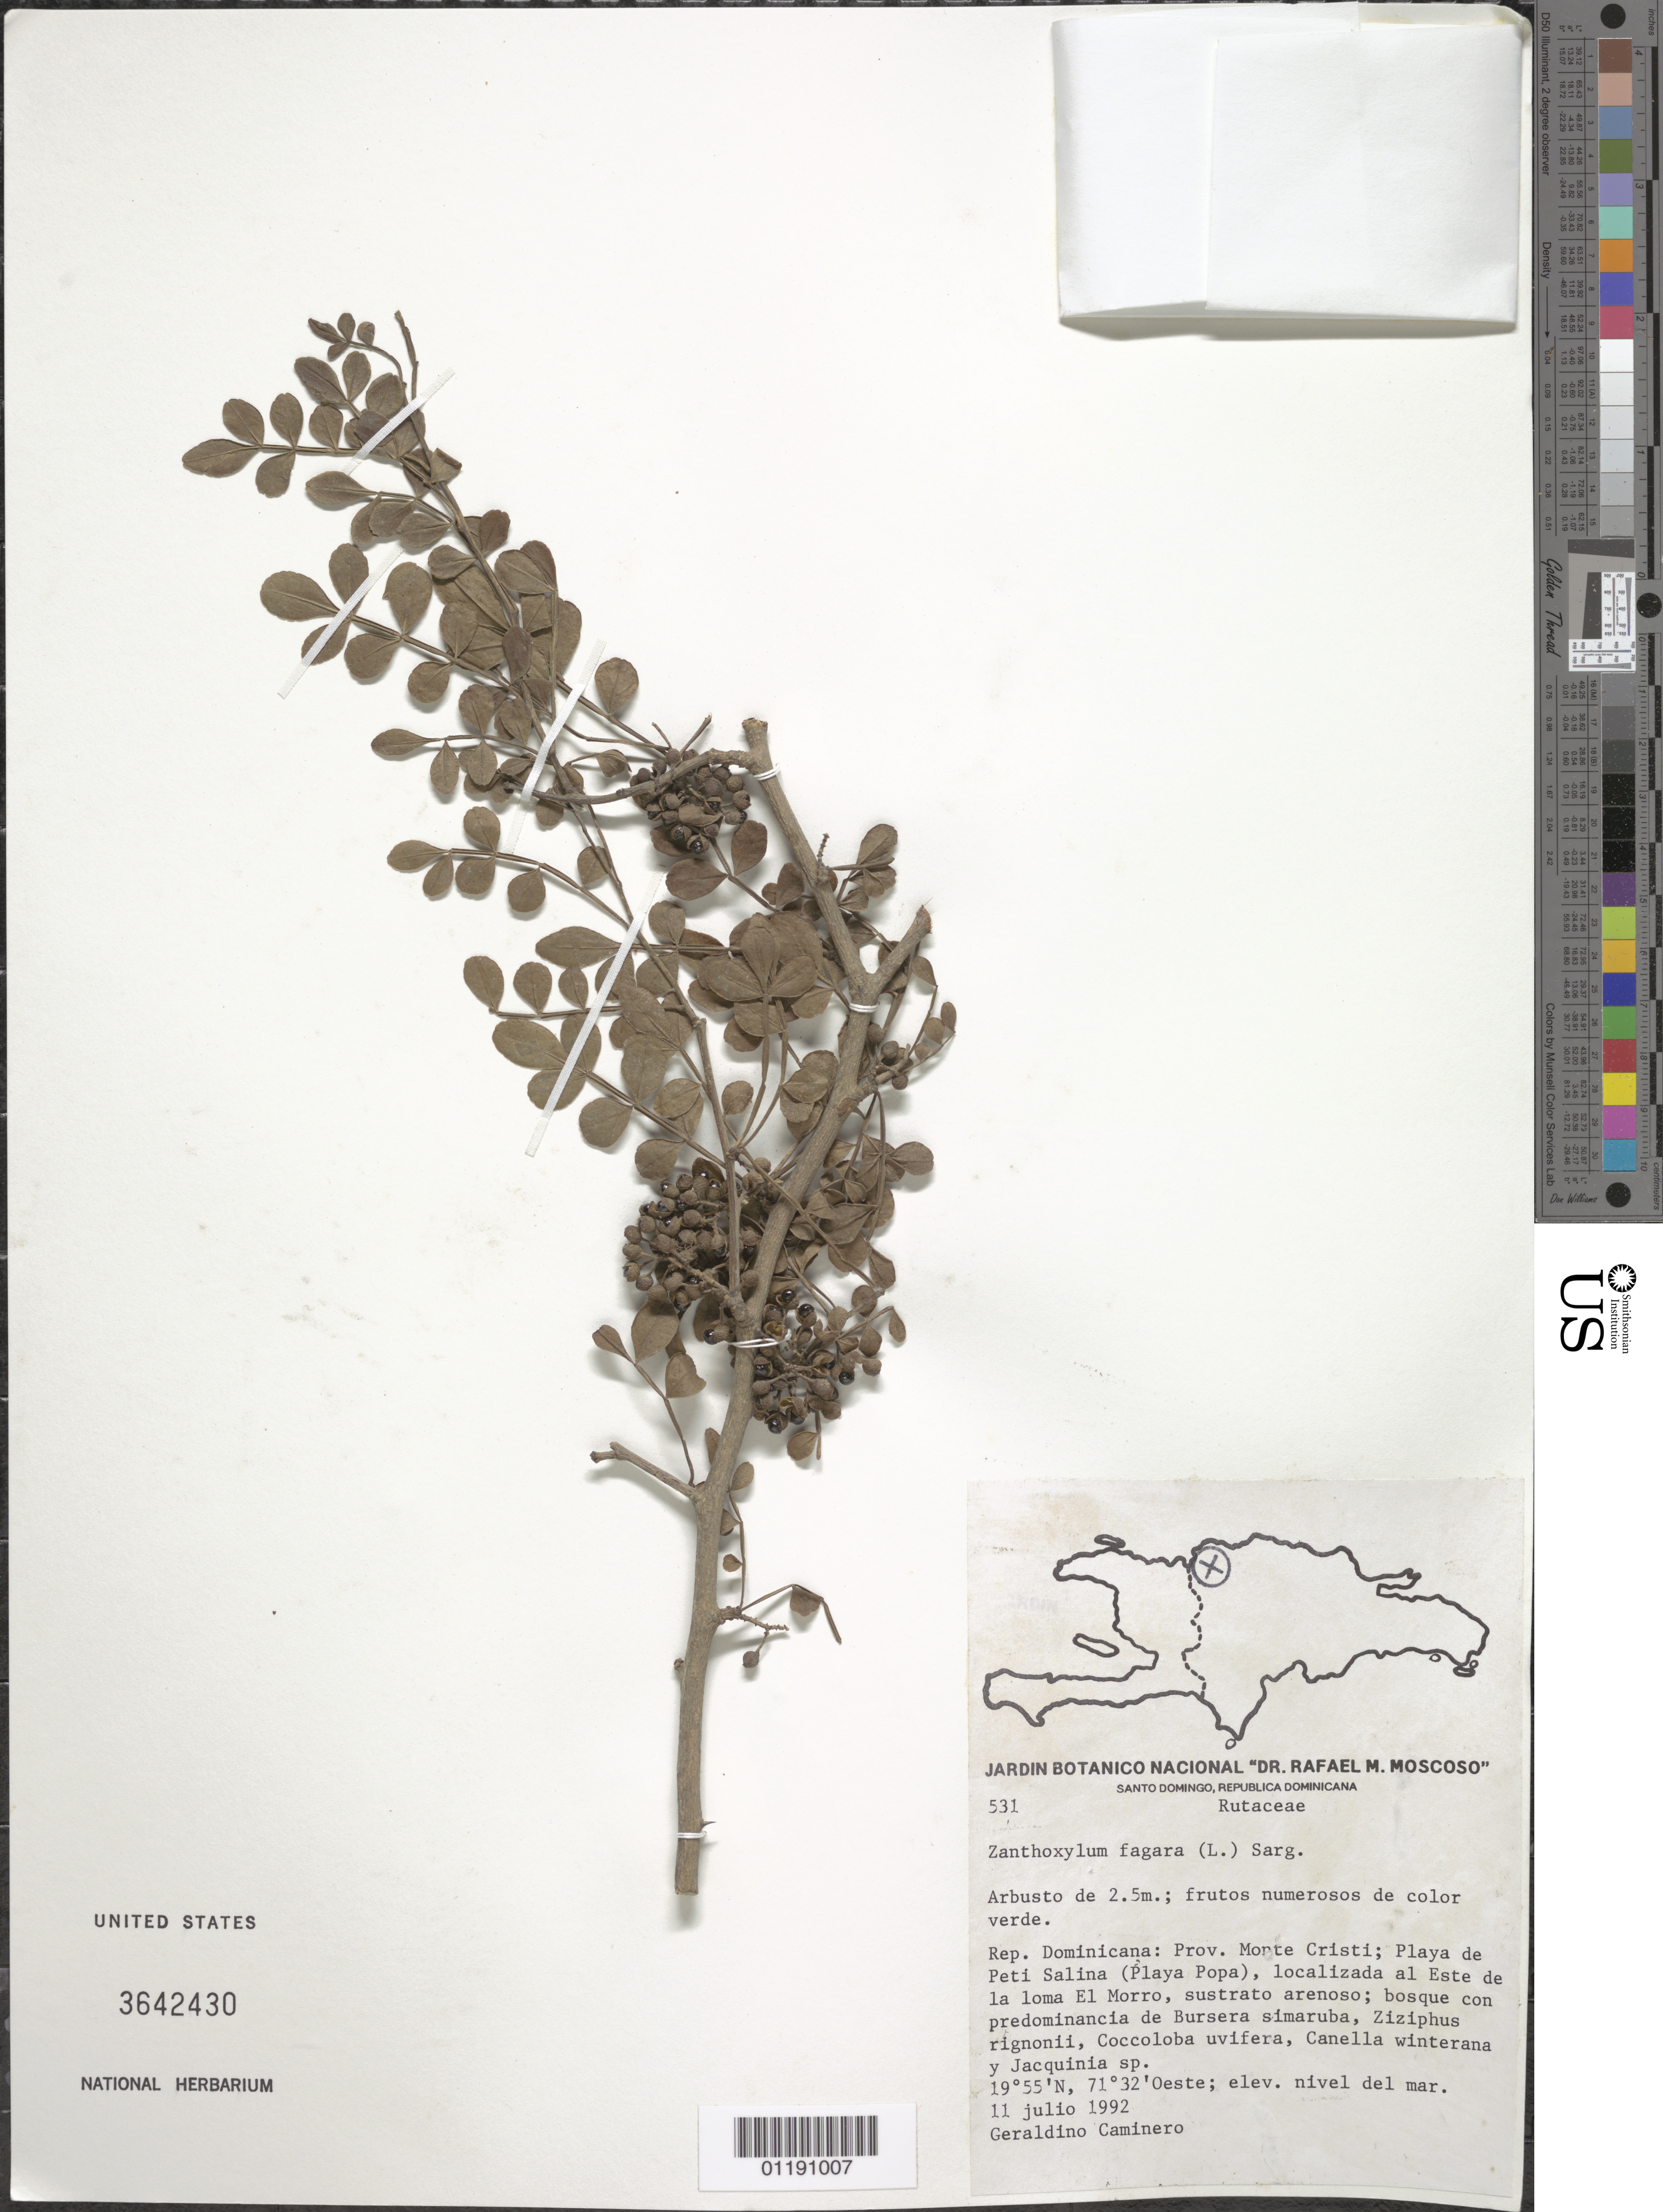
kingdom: Plantae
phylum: Tracheophyta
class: Magnoliopsida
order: Sapindales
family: Rutaceae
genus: Zanthoxylum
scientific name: Zanthoxylum fagara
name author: (L.) Sarg.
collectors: G. Caminero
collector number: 531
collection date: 1992-07-11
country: Dominican Republic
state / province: Monte Cristi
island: Hispaniola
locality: Peti Salina Beach (Popa Beach), localized E of the hill El Morro.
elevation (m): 0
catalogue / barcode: US 3642430